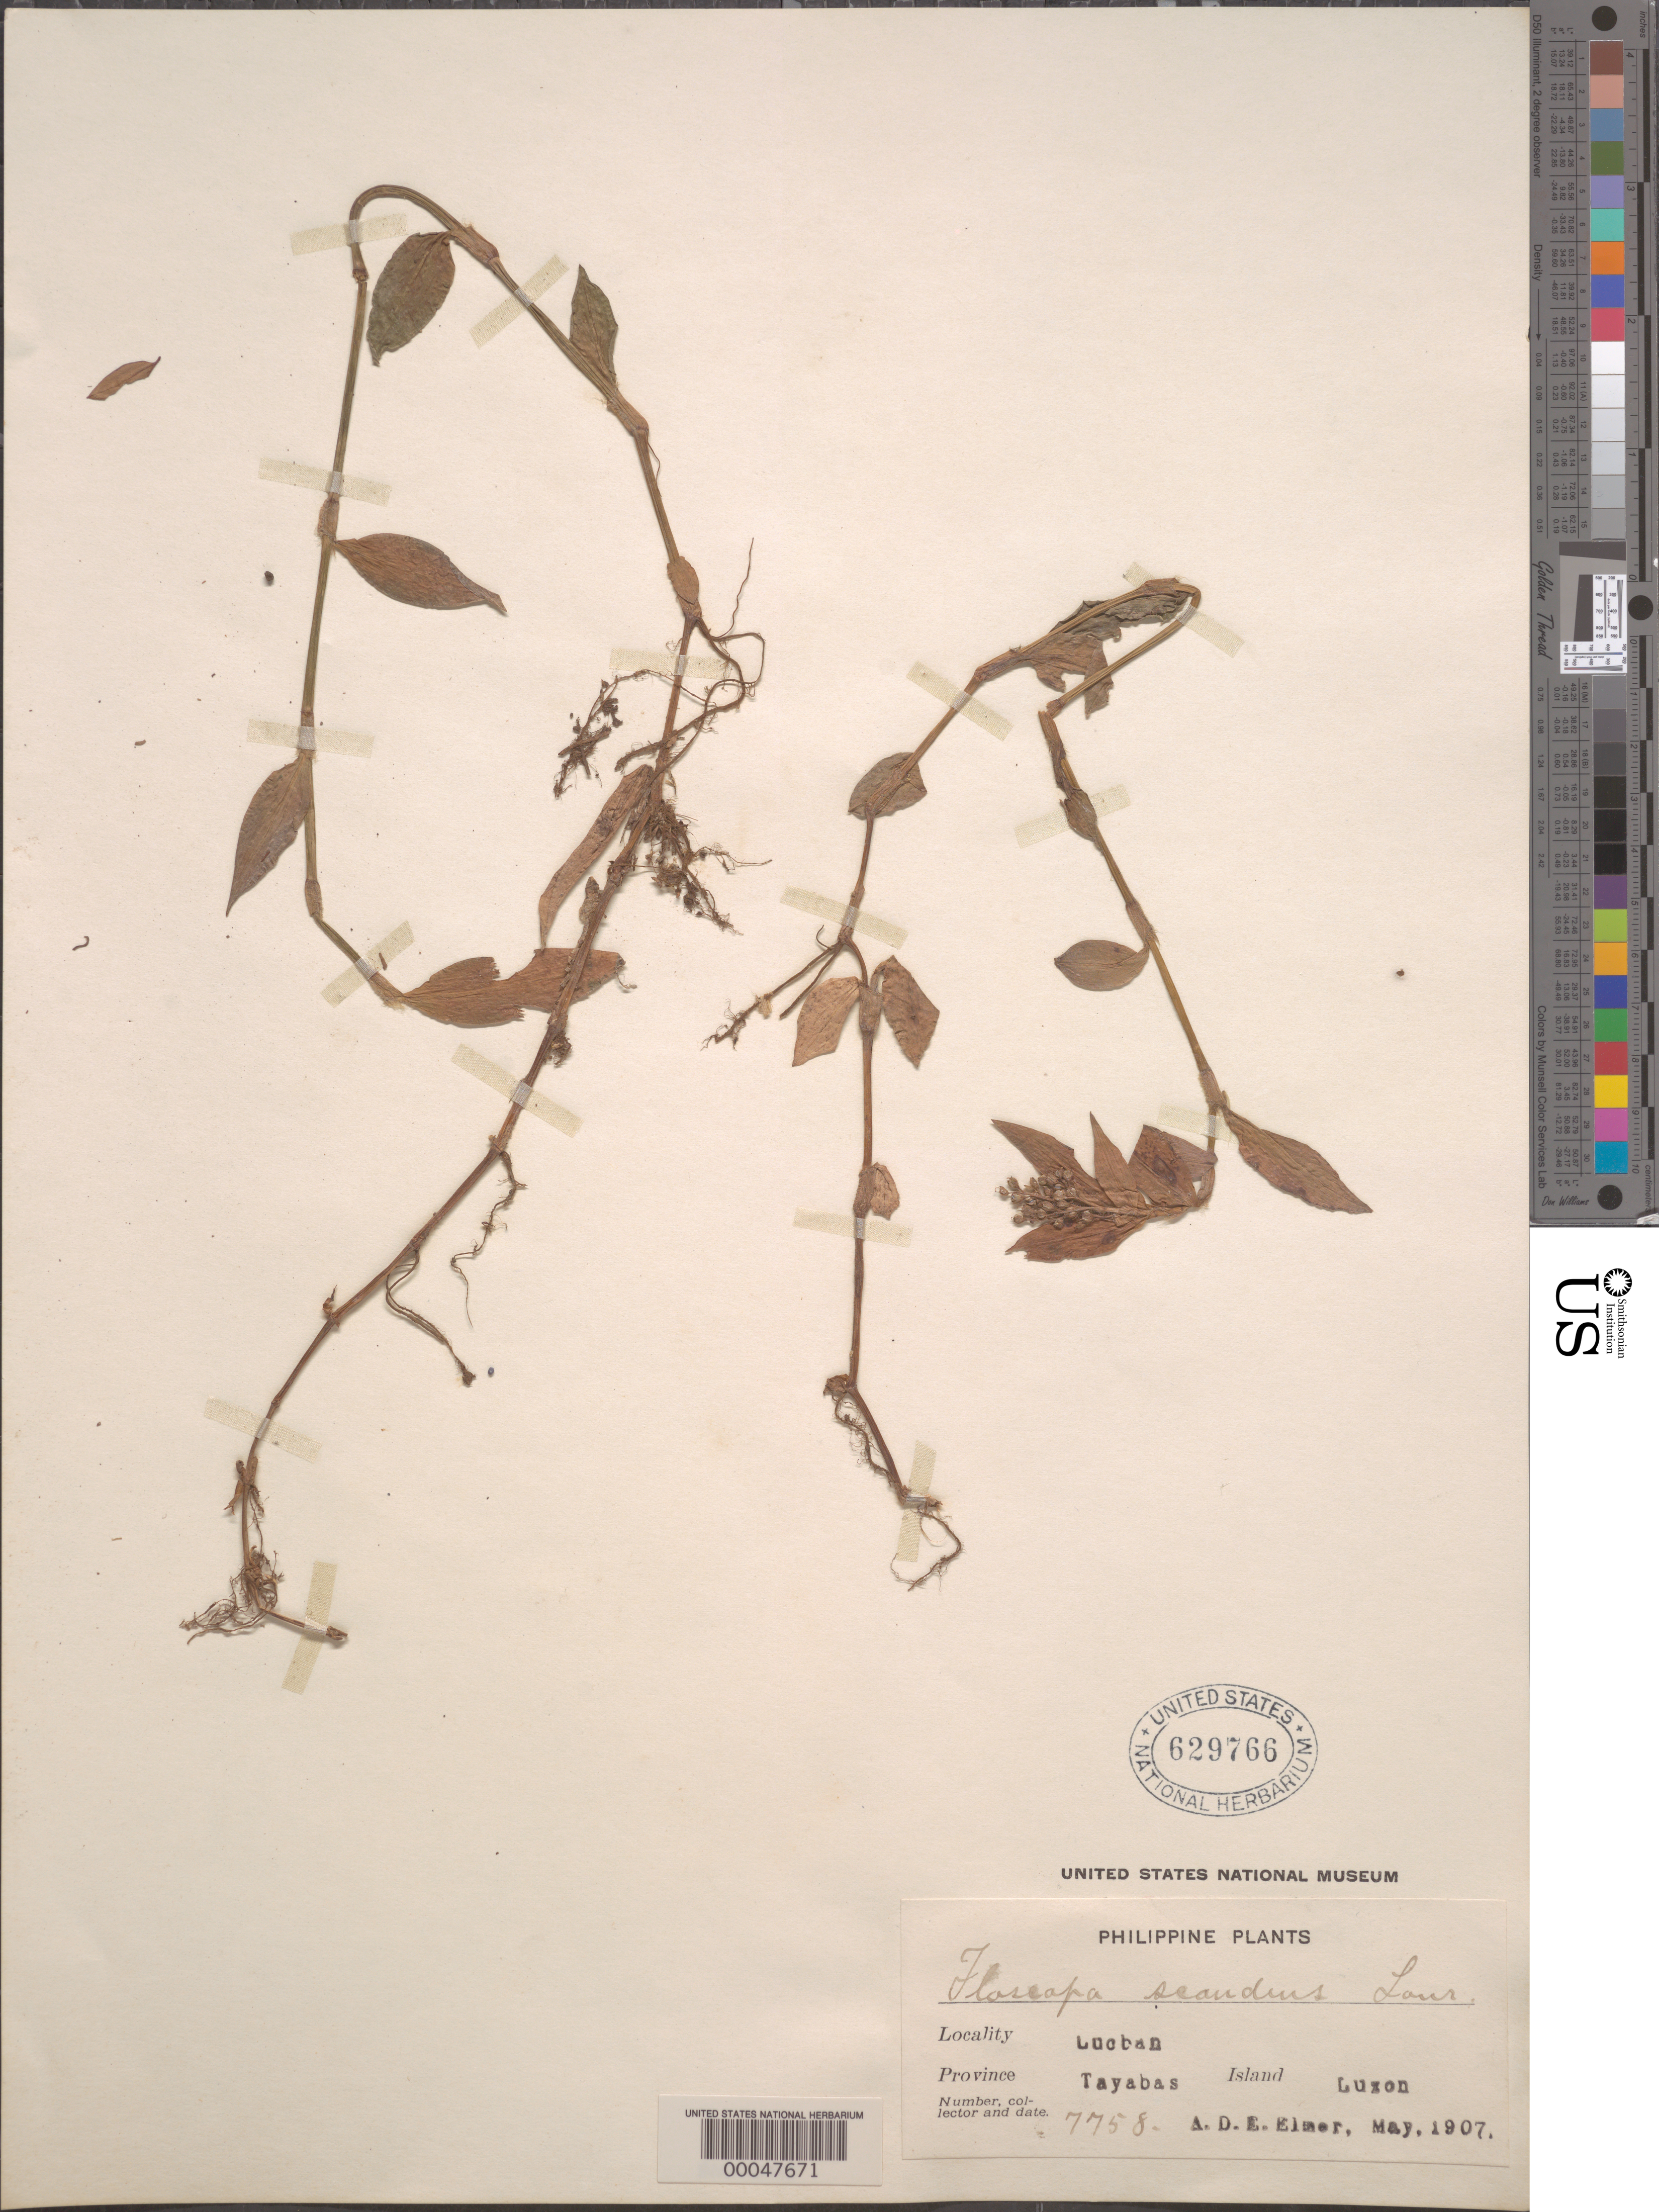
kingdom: Plantae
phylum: Tracheophyta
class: Liliopsida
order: Commelinales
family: Commelinaceae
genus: Floscopa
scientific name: Floscopa scandens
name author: Lour.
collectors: A. D. E. Elmer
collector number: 7758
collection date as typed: May 1907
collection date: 1907-05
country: Philippines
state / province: Calabarzon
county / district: Quezon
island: Luzon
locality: Lucban, Tayabas Prov. = Quezon Prov.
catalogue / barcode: US 629766